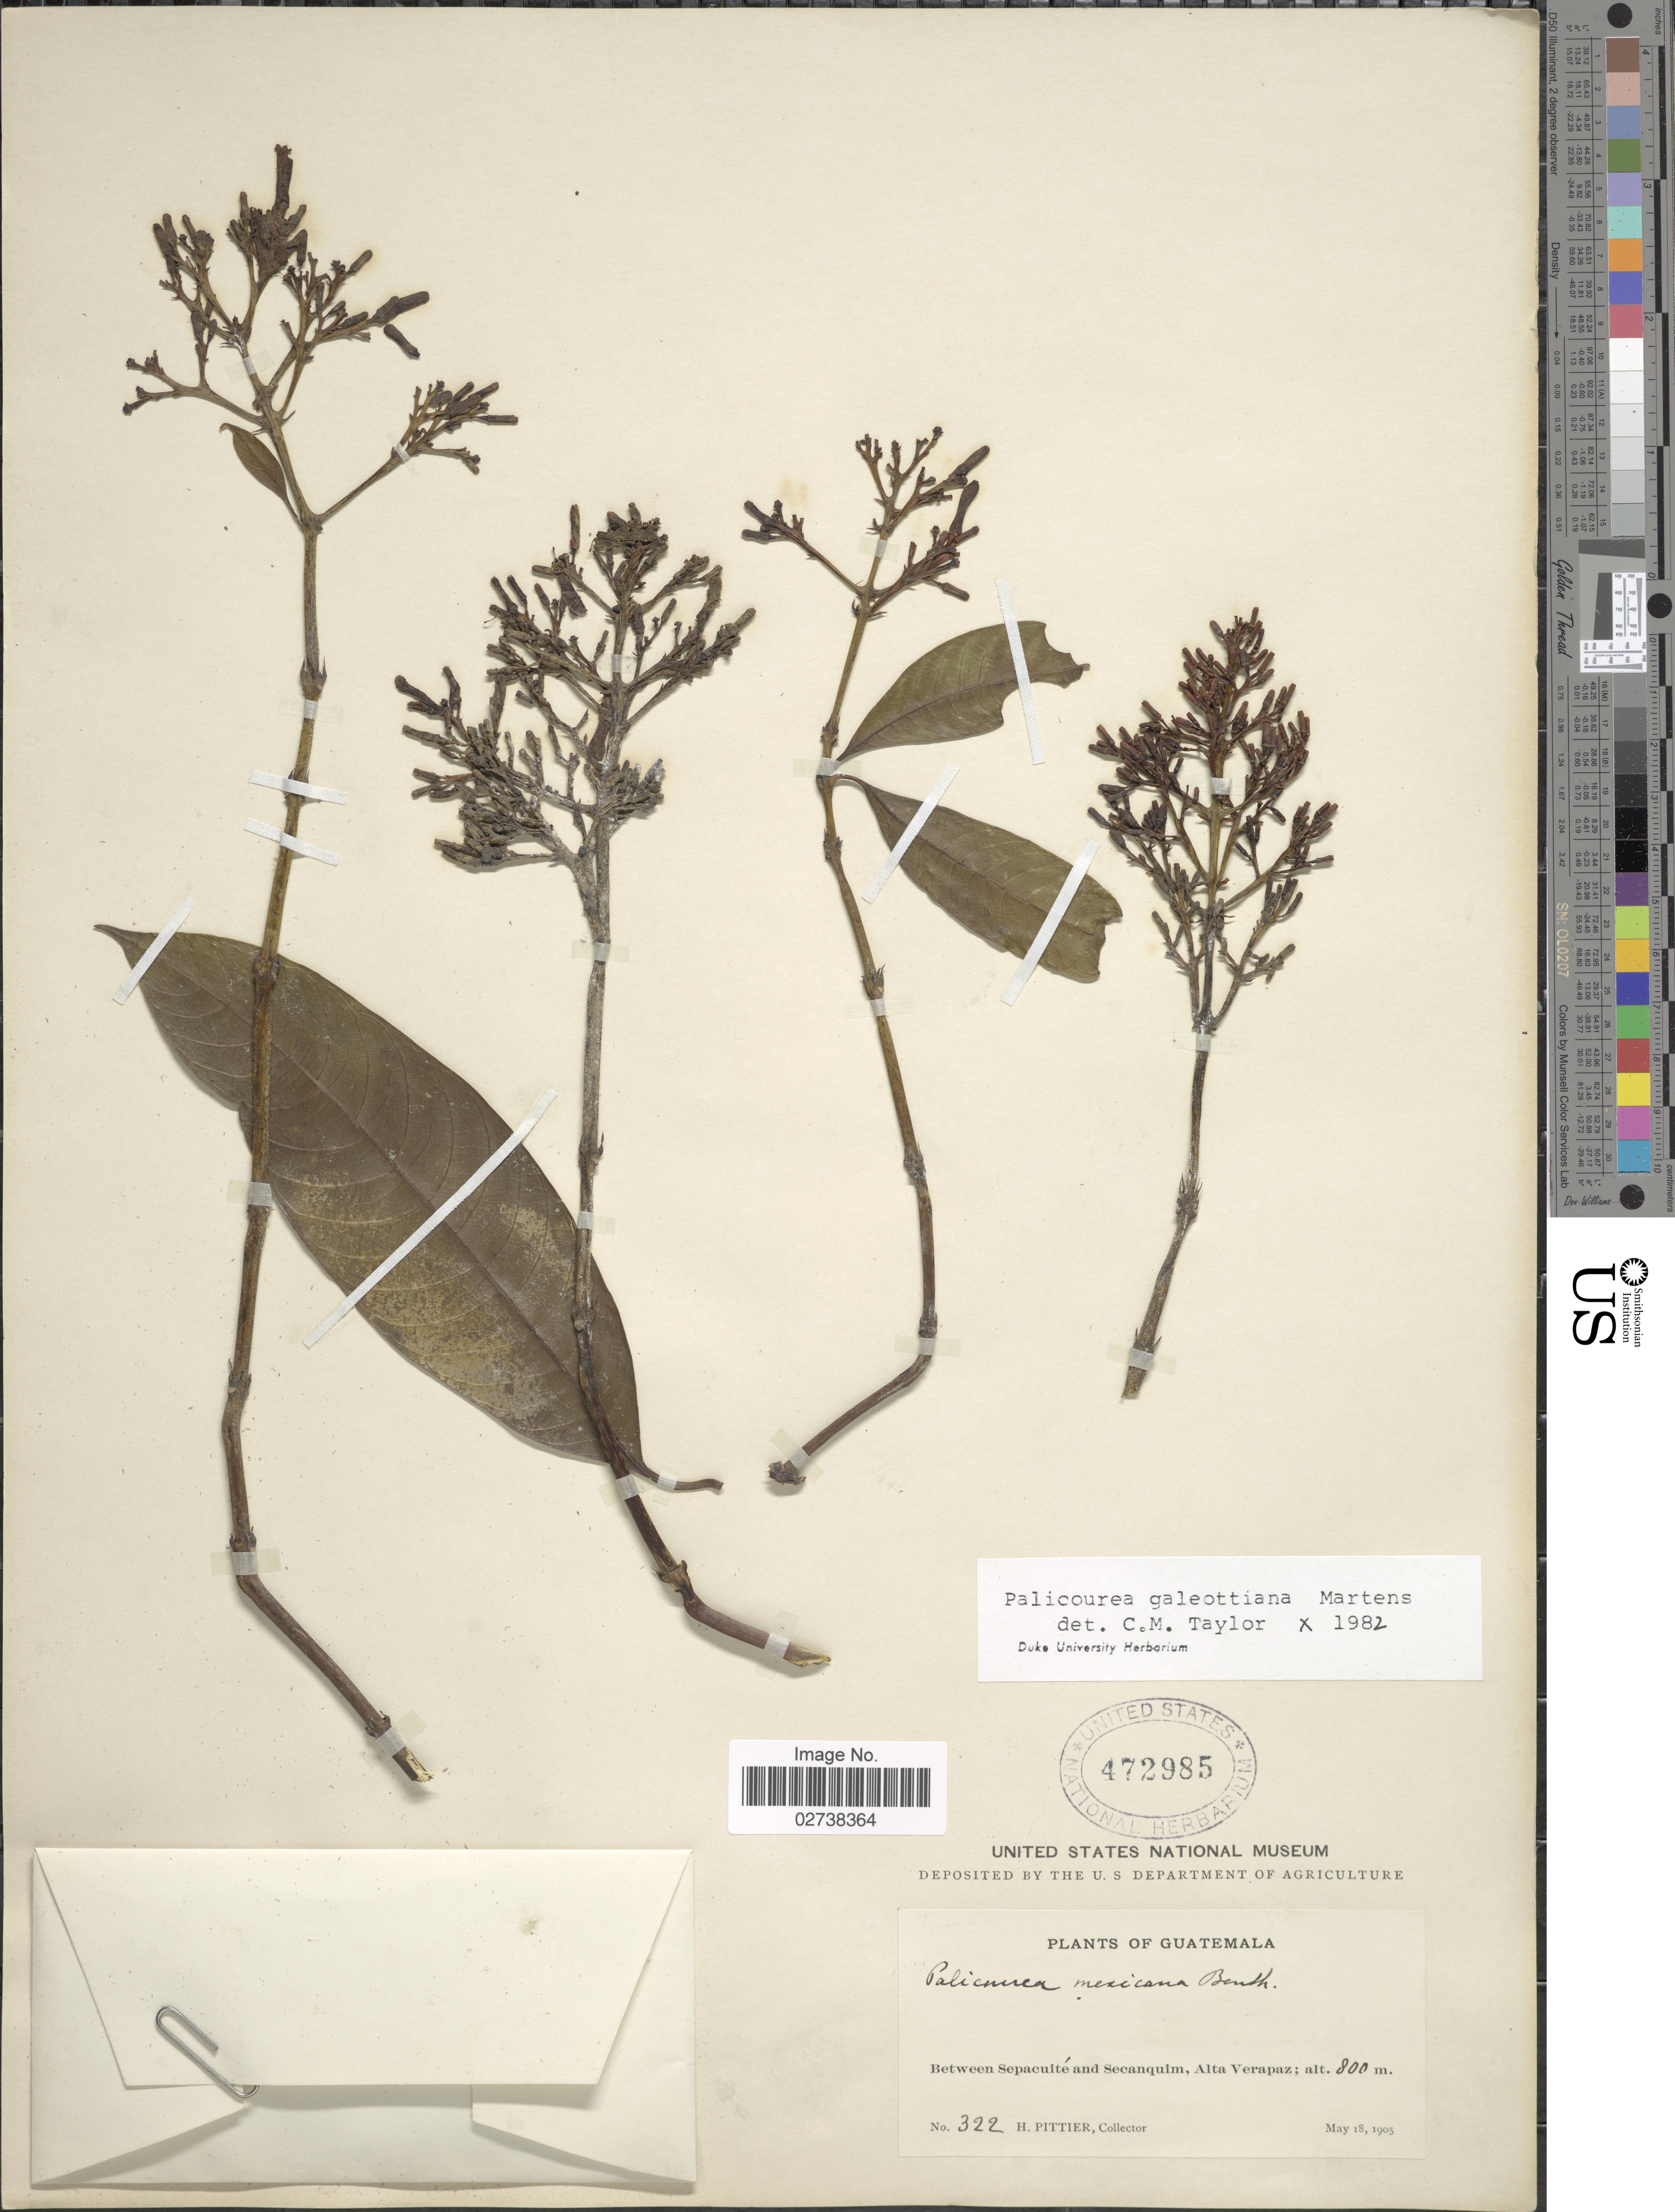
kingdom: Plantae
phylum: Tracheophyta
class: Magnoliopsida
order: Gentianales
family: Rubiaceae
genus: Palicourea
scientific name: Palicourea galeottiana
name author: M. Martens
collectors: H. F. Pittier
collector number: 322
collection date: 1905-05-18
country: Guatemala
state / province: Alta Verapaz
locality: Between Sepacuite and Secanquim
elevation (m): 800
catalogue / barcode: US 472985